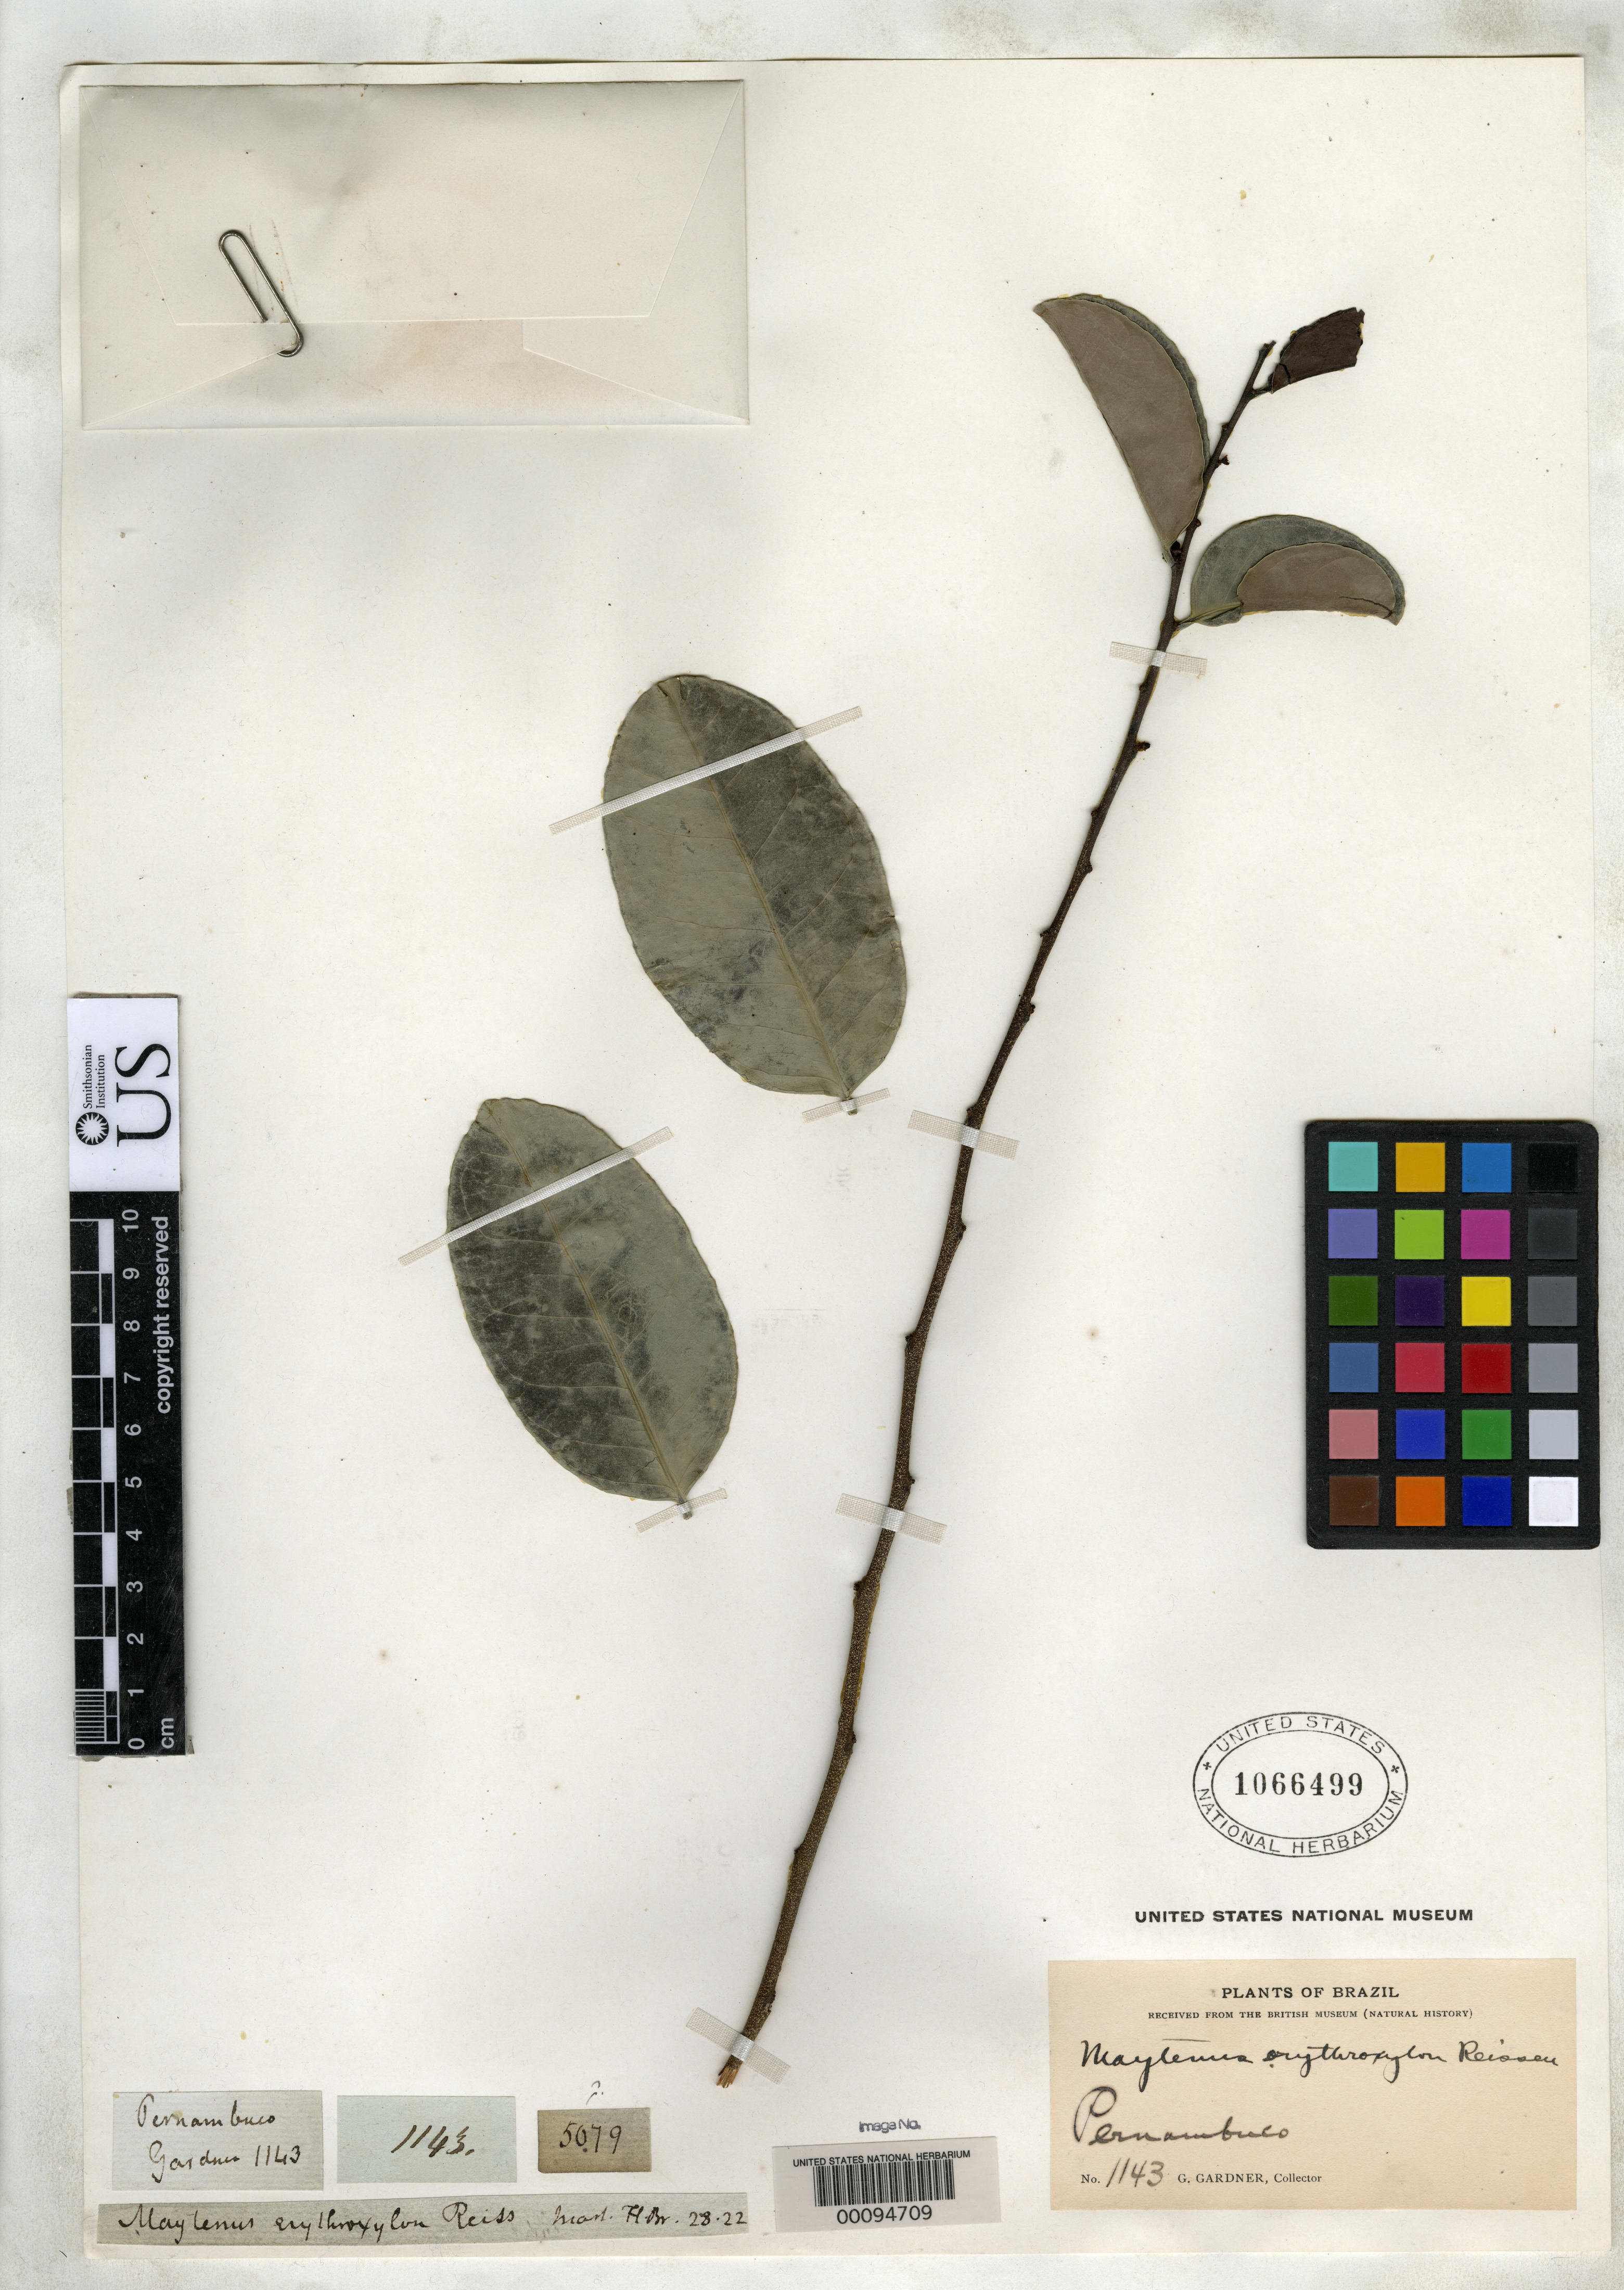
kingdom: Plantae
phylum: Tracheophyta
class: Magnoliopsida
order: Celastrales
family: Celastraceae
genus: Maytenus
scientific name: Maytenus erythroxylon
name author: Reissek in Mart.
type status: Isotype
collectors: G. Gardner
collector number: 1143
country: Brazil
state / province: Pernambuco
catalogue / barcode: US 1066499